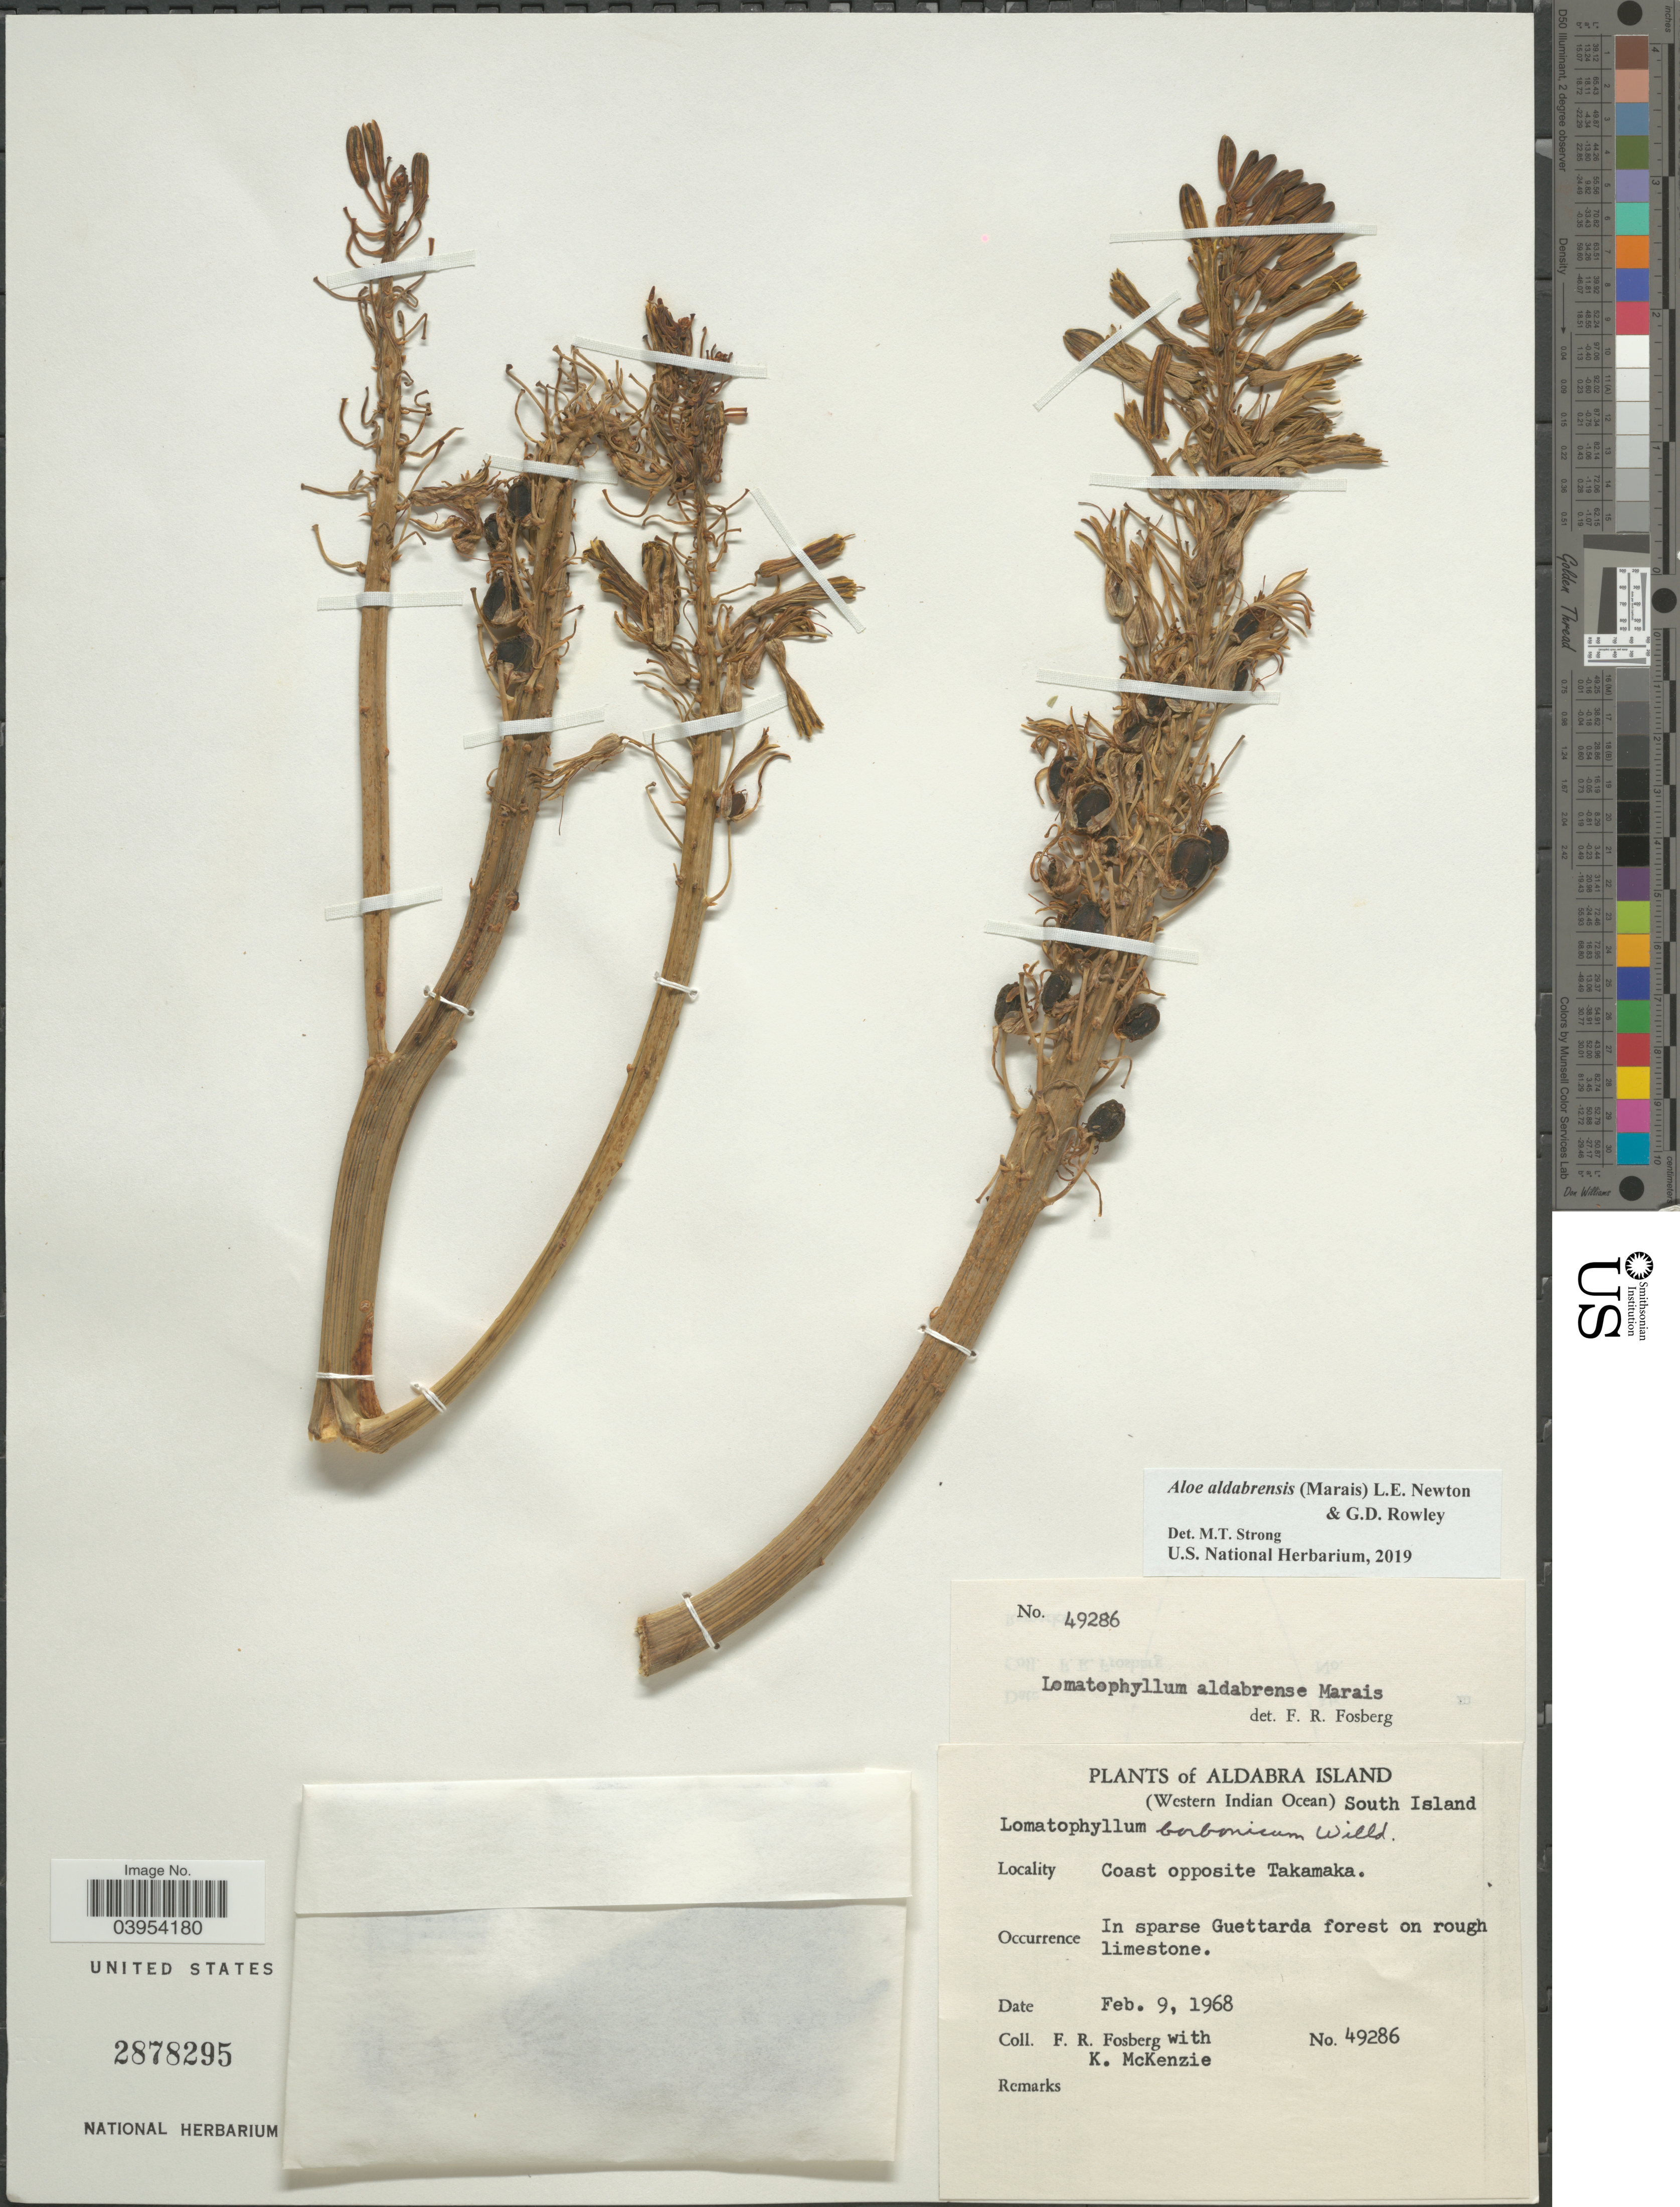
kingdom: Plantae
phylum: Tracheophyta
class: Liliopsida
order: Asparagales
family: Asphodelaceae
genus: Aloe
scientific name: Aloe aldabrensis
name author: (Marais) L. E. Newton & G.D. Rowley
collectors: F. R. Fosberg & K. McKenzie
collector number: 49286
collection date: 1968-02-09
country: Seychelles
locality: Aldabra Island. (Western Indian Ocean) South Island. Coast opposite Takamaka. In sparse Guettarda forest on rough limestone.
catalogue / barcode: US 2878295